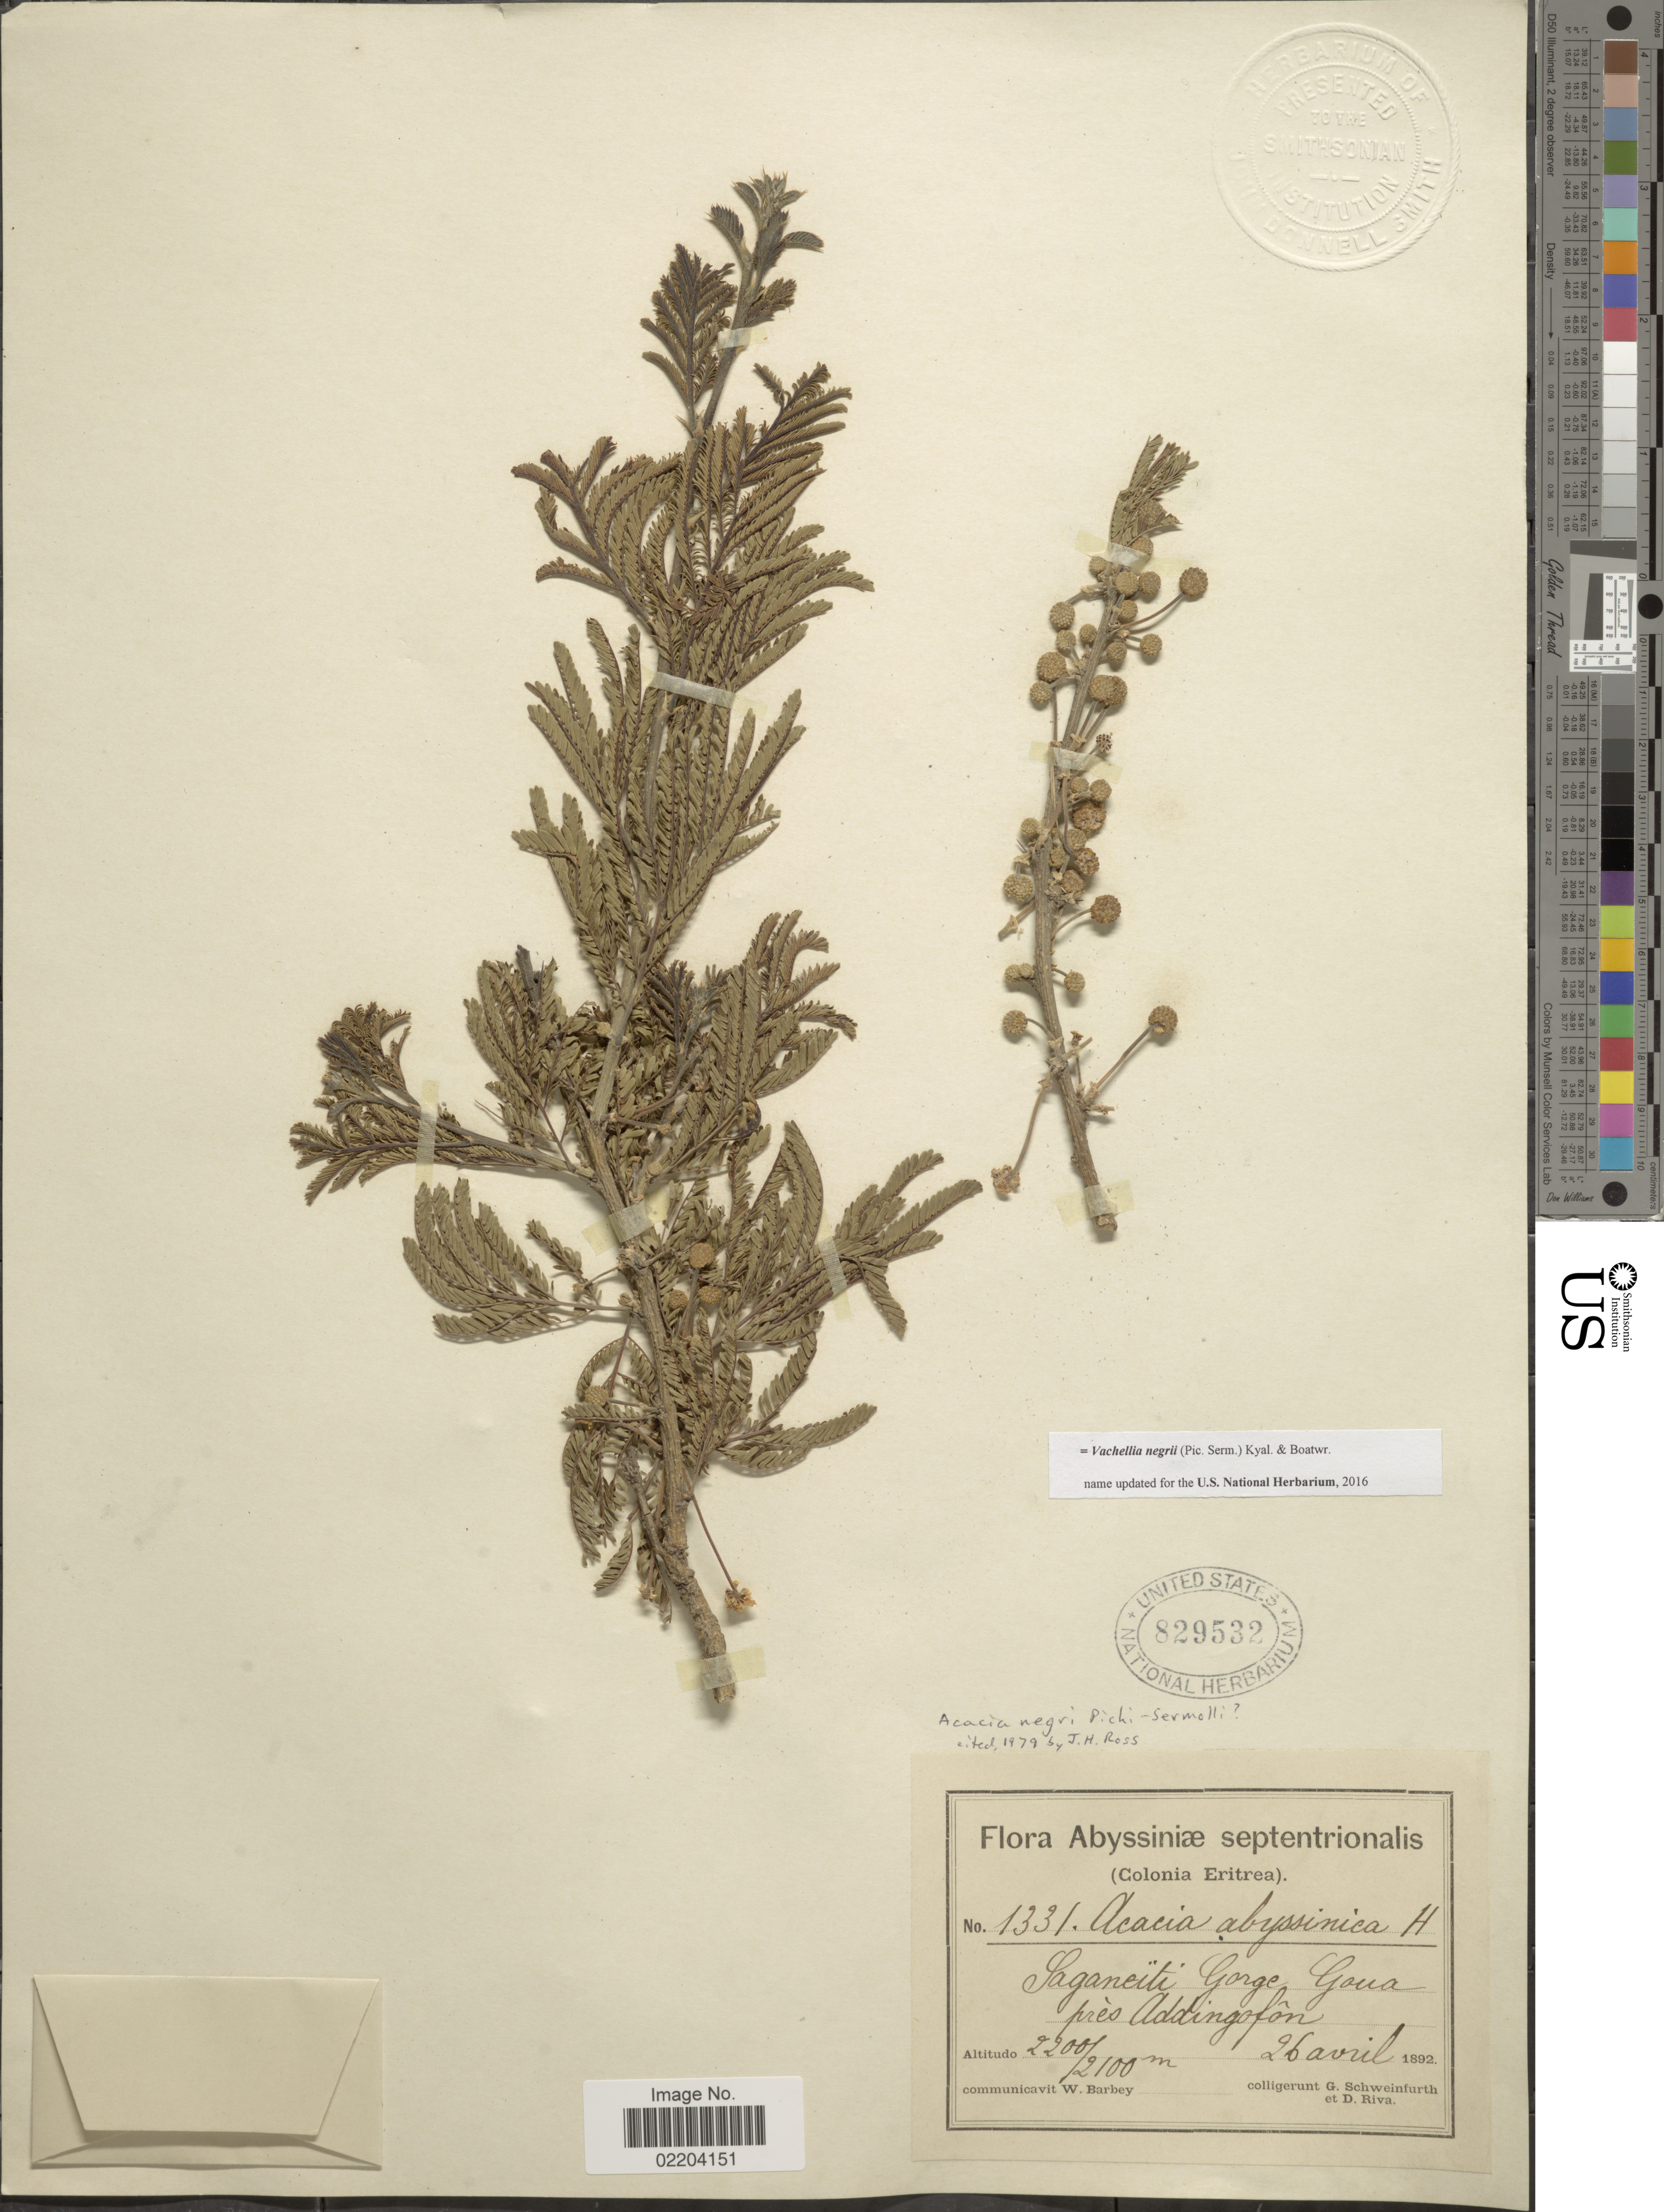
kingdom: Plantae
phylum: Tracheophyta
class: Magnoliopsida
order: Fabales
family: Fabaceae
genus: Vachellia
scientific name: Vachellia negrii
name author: (Pic. Serm.) Kyal. & Boatwr.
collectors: G. A. Schweinfurth (herbarium) & D. Riva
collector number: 1331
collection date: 1892-04-26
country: Eritrea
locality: Abyssinae. Saganeiti Gorge Goua pres Addingofon.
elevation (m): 2100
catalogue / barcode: US 829532